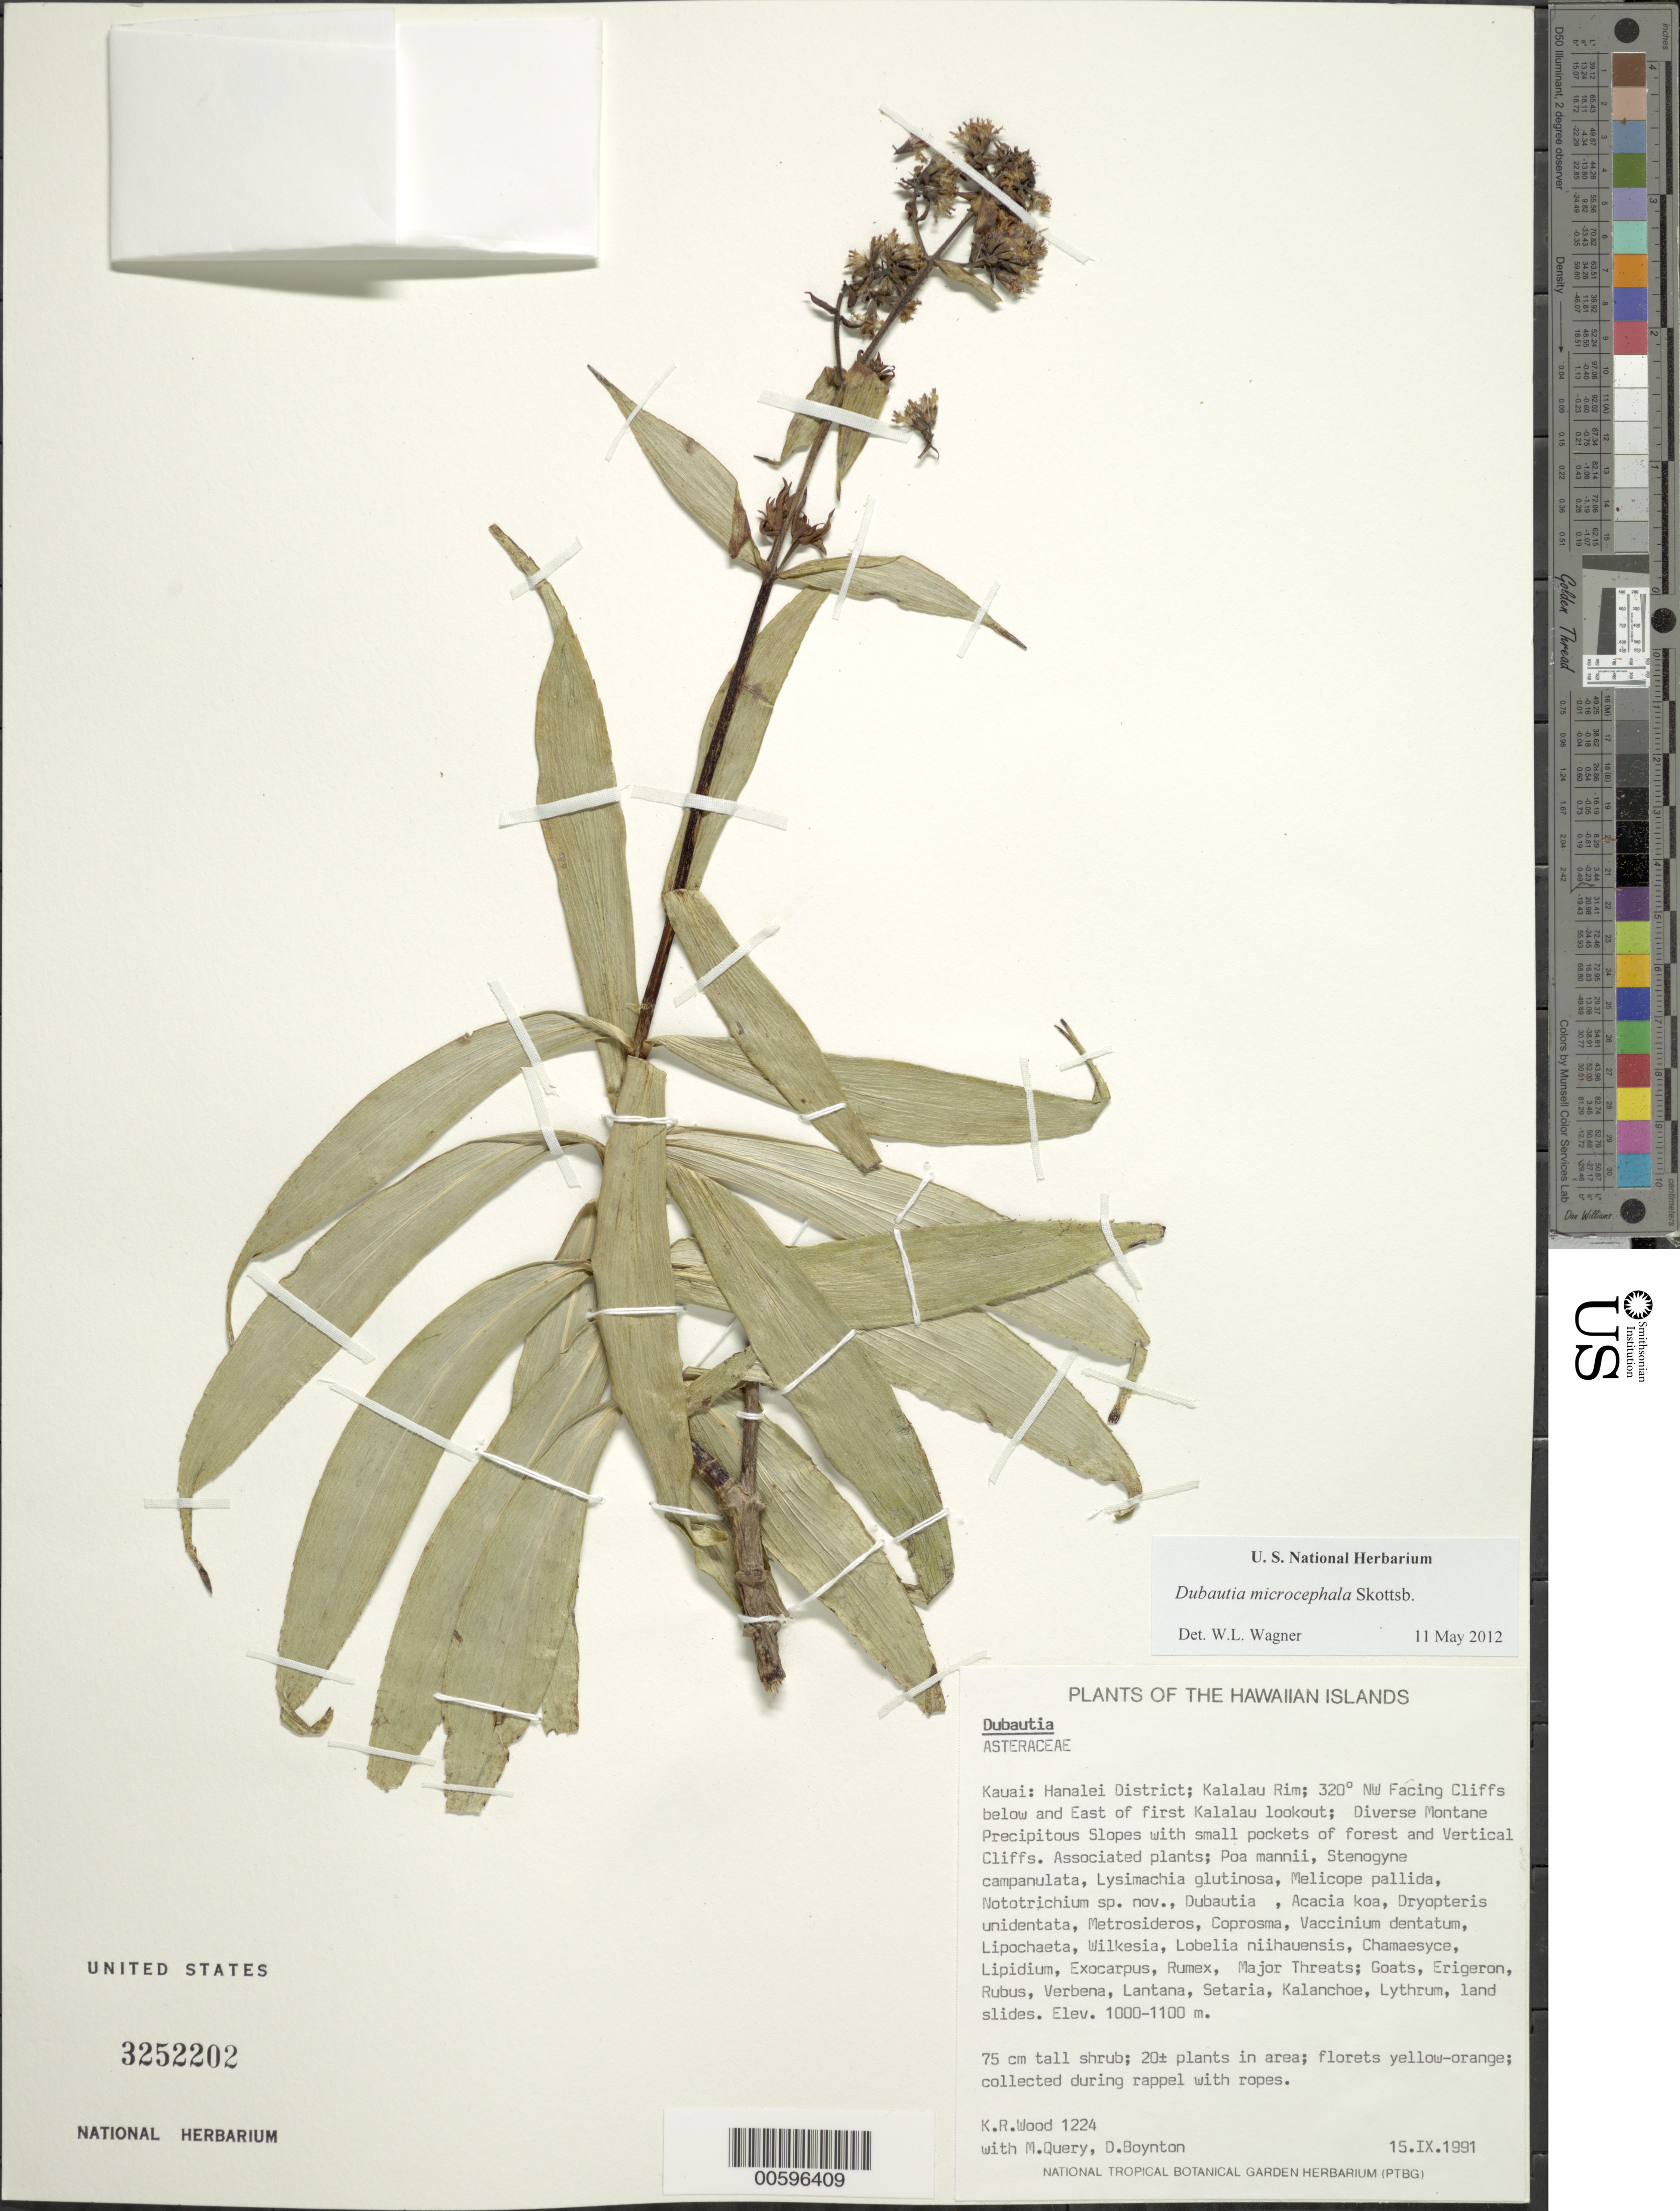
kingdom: Plantae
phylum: Tracheophyta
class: Magnoliopsida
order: Asterales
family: Asteraceae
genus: Dubautia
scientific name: Dubautia microcephala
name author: Skottsb.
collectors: K. R. Wood, M. Query & D. Boynton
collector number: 1224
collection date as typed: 15 Sep 1991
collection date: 1991-09-15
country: United States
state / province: Hawaii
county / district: Kauai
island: Kaua'i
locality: Hanalei Dist; Kalalau Rim; 320 deg NW facing Cliffs below and E of first Kalalau lookout.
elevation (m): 1000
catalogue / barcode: US 3252202